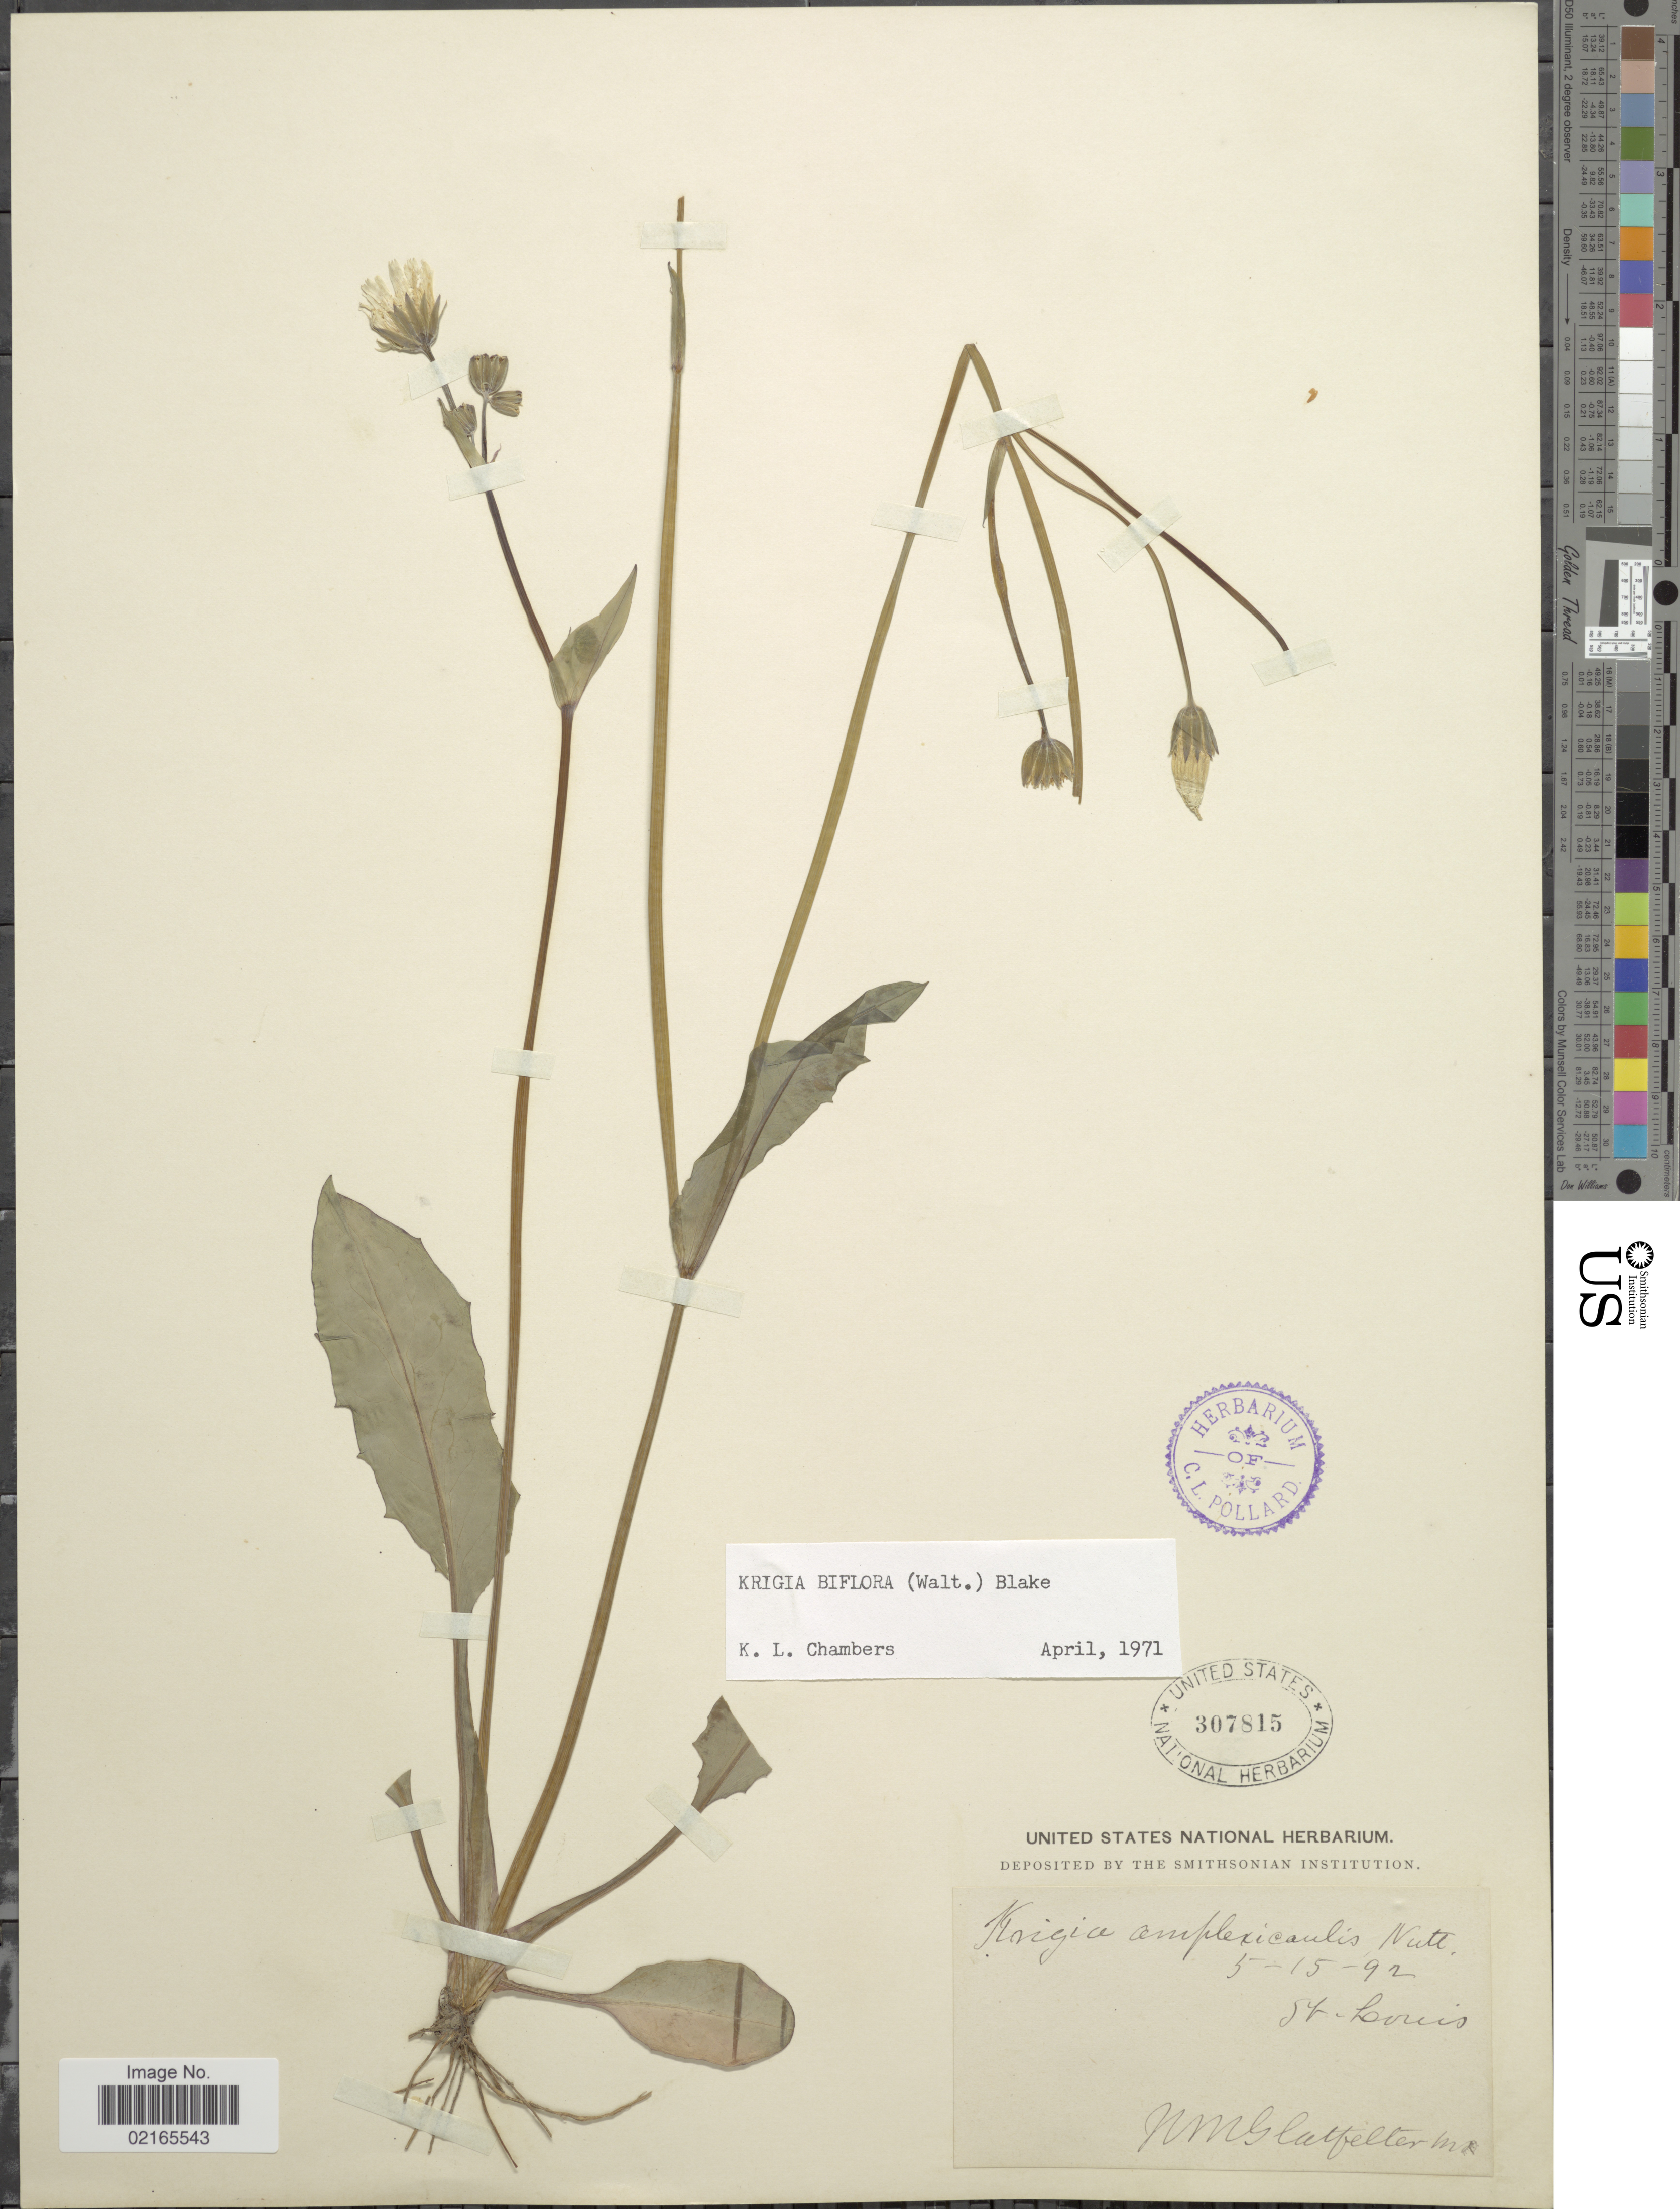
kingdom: Plantae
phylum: Tracheophyta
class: Magnoliopsida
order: Asterales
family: Asteraceae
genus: Krigia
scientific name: Krigia biflora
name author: (Walter) S.F. Blake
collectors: N. M. Glatfelter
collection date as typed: Transcribed d/m/y: 15/5/92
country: United States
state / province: Missouri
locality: St. Louis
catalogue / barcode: US 307815